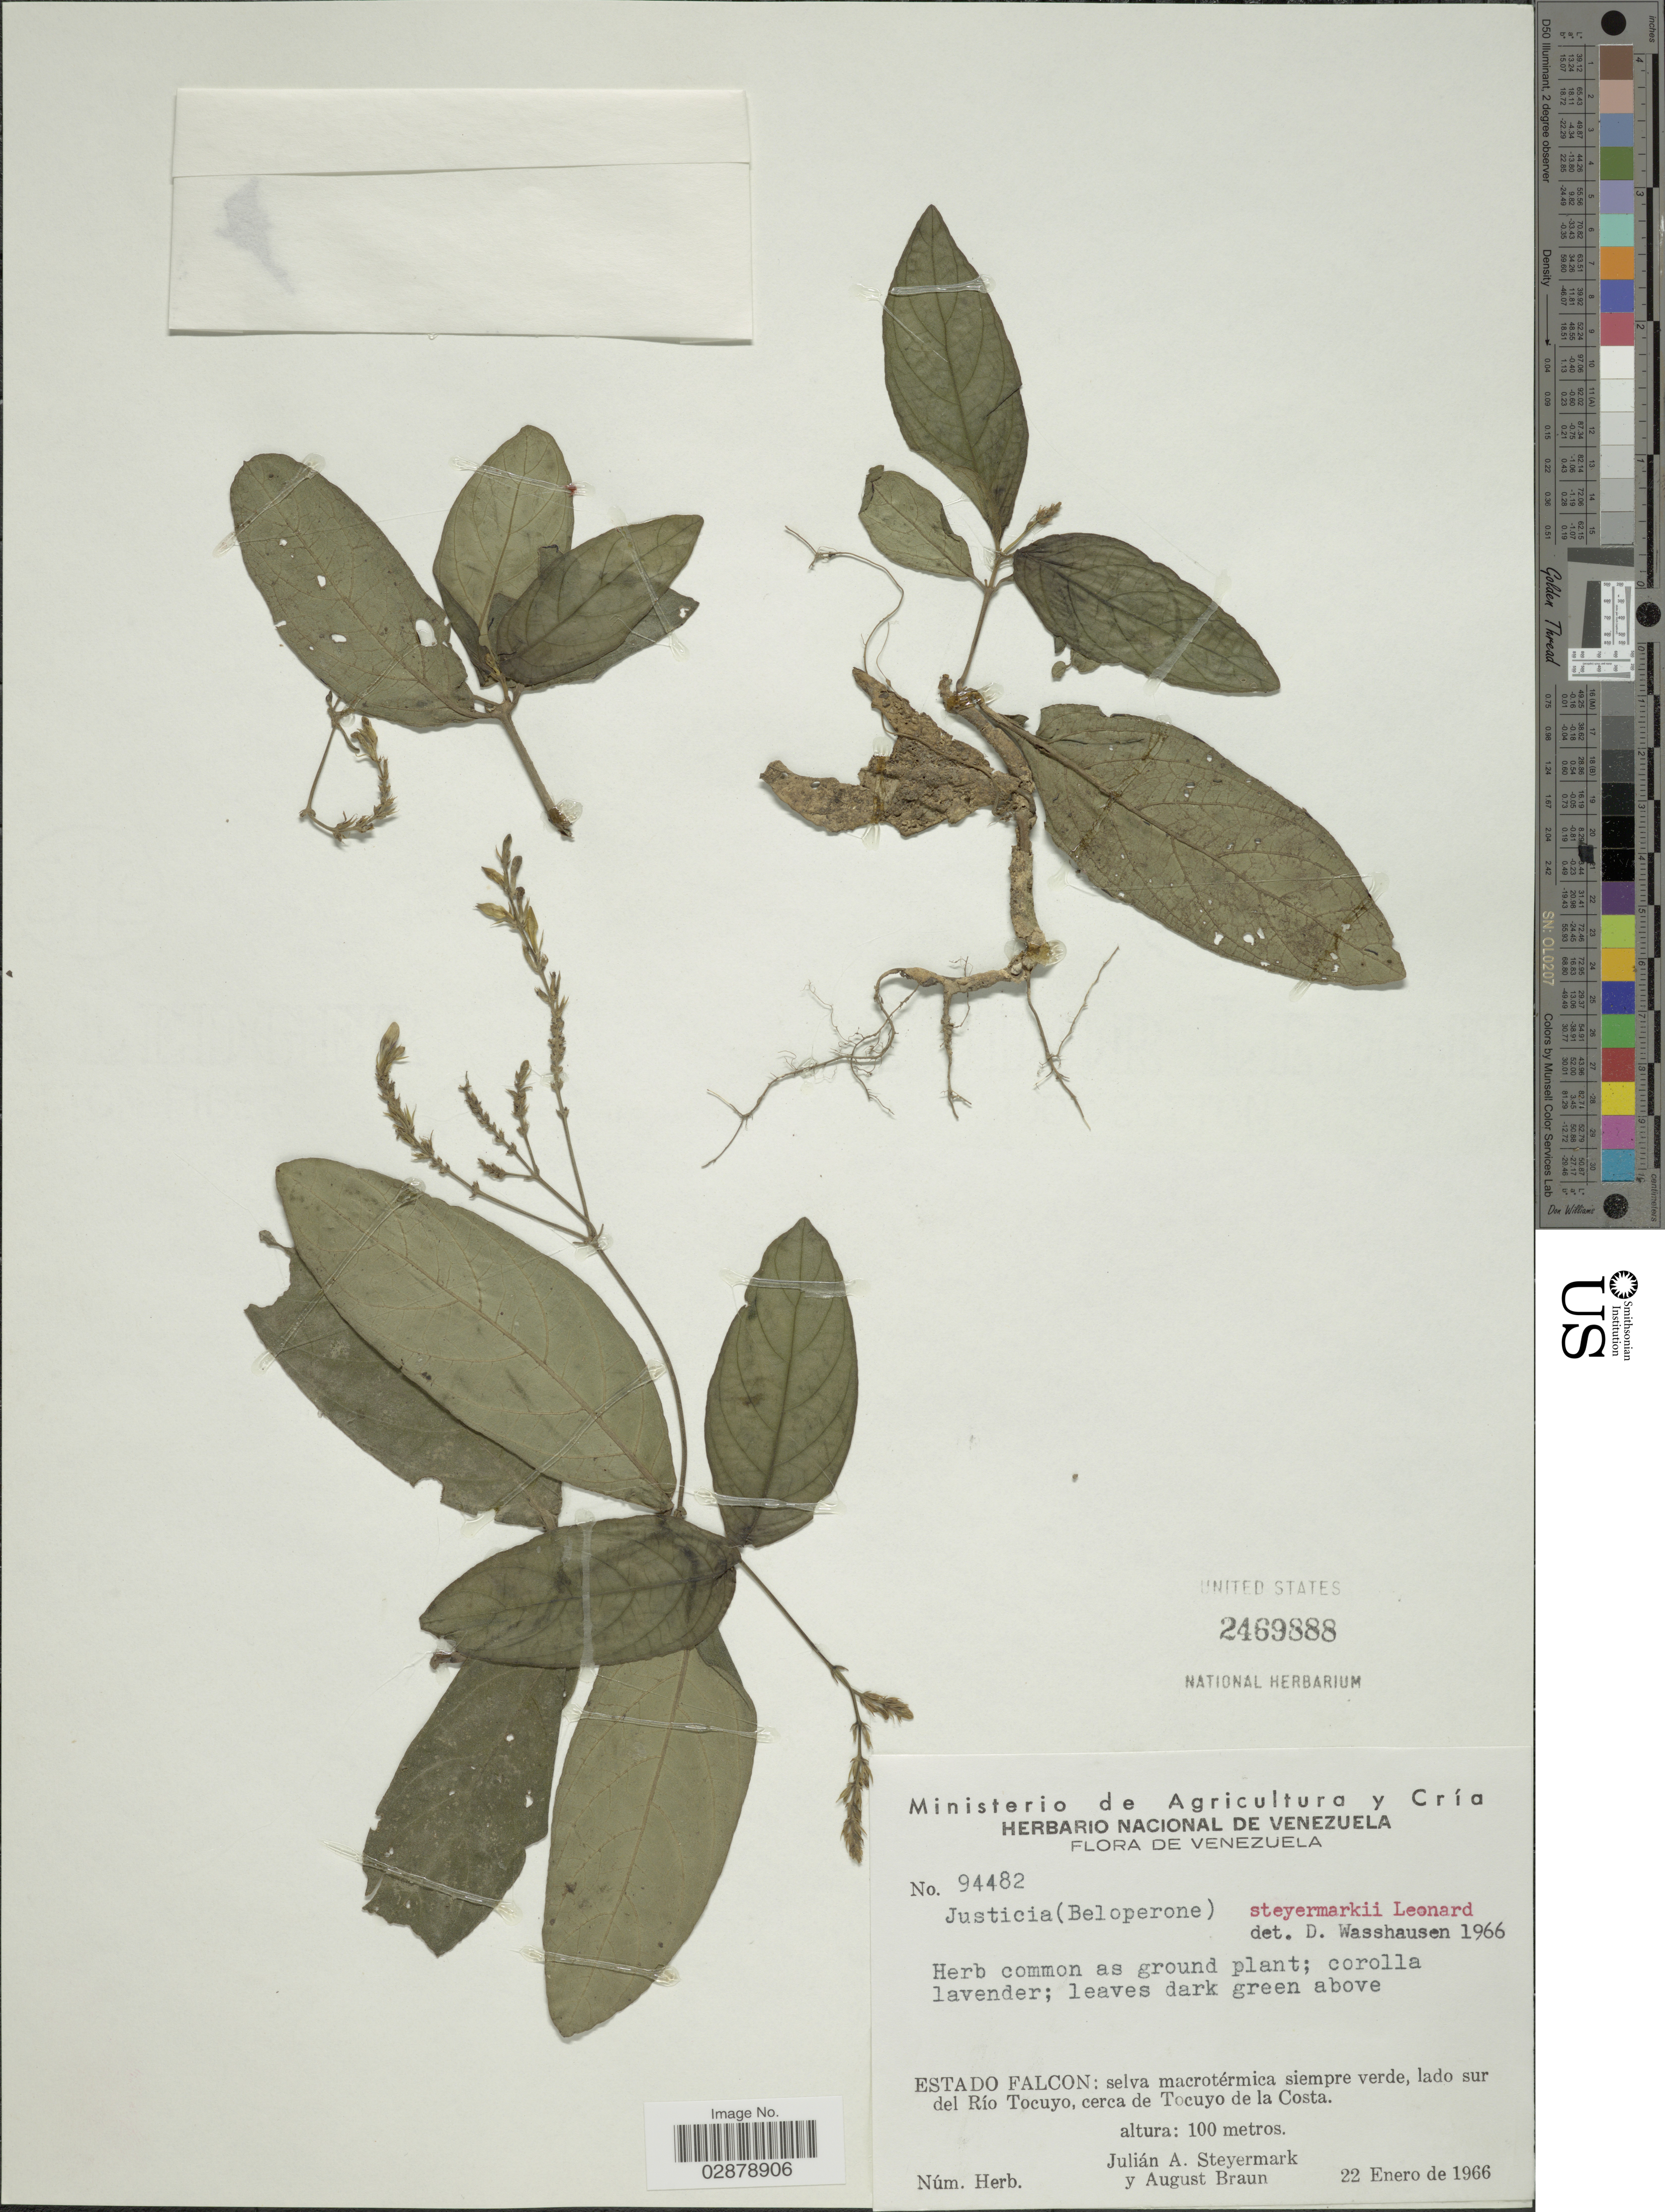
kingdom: Plantae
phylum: Tracheophyta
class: Magnoliopsida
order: Lamiales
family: Acanthaceae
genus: Justicia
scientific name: Justicia effusa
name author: D.N. Gibson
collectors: J. Steyermark & A. Braun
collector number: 94482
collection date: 1966-01-22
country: Venezuela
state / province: Falcón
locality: Lado sur del Río Tocuyo, cerca de Tocuyo de la Costa.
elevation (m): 100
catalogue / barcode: US 2469888